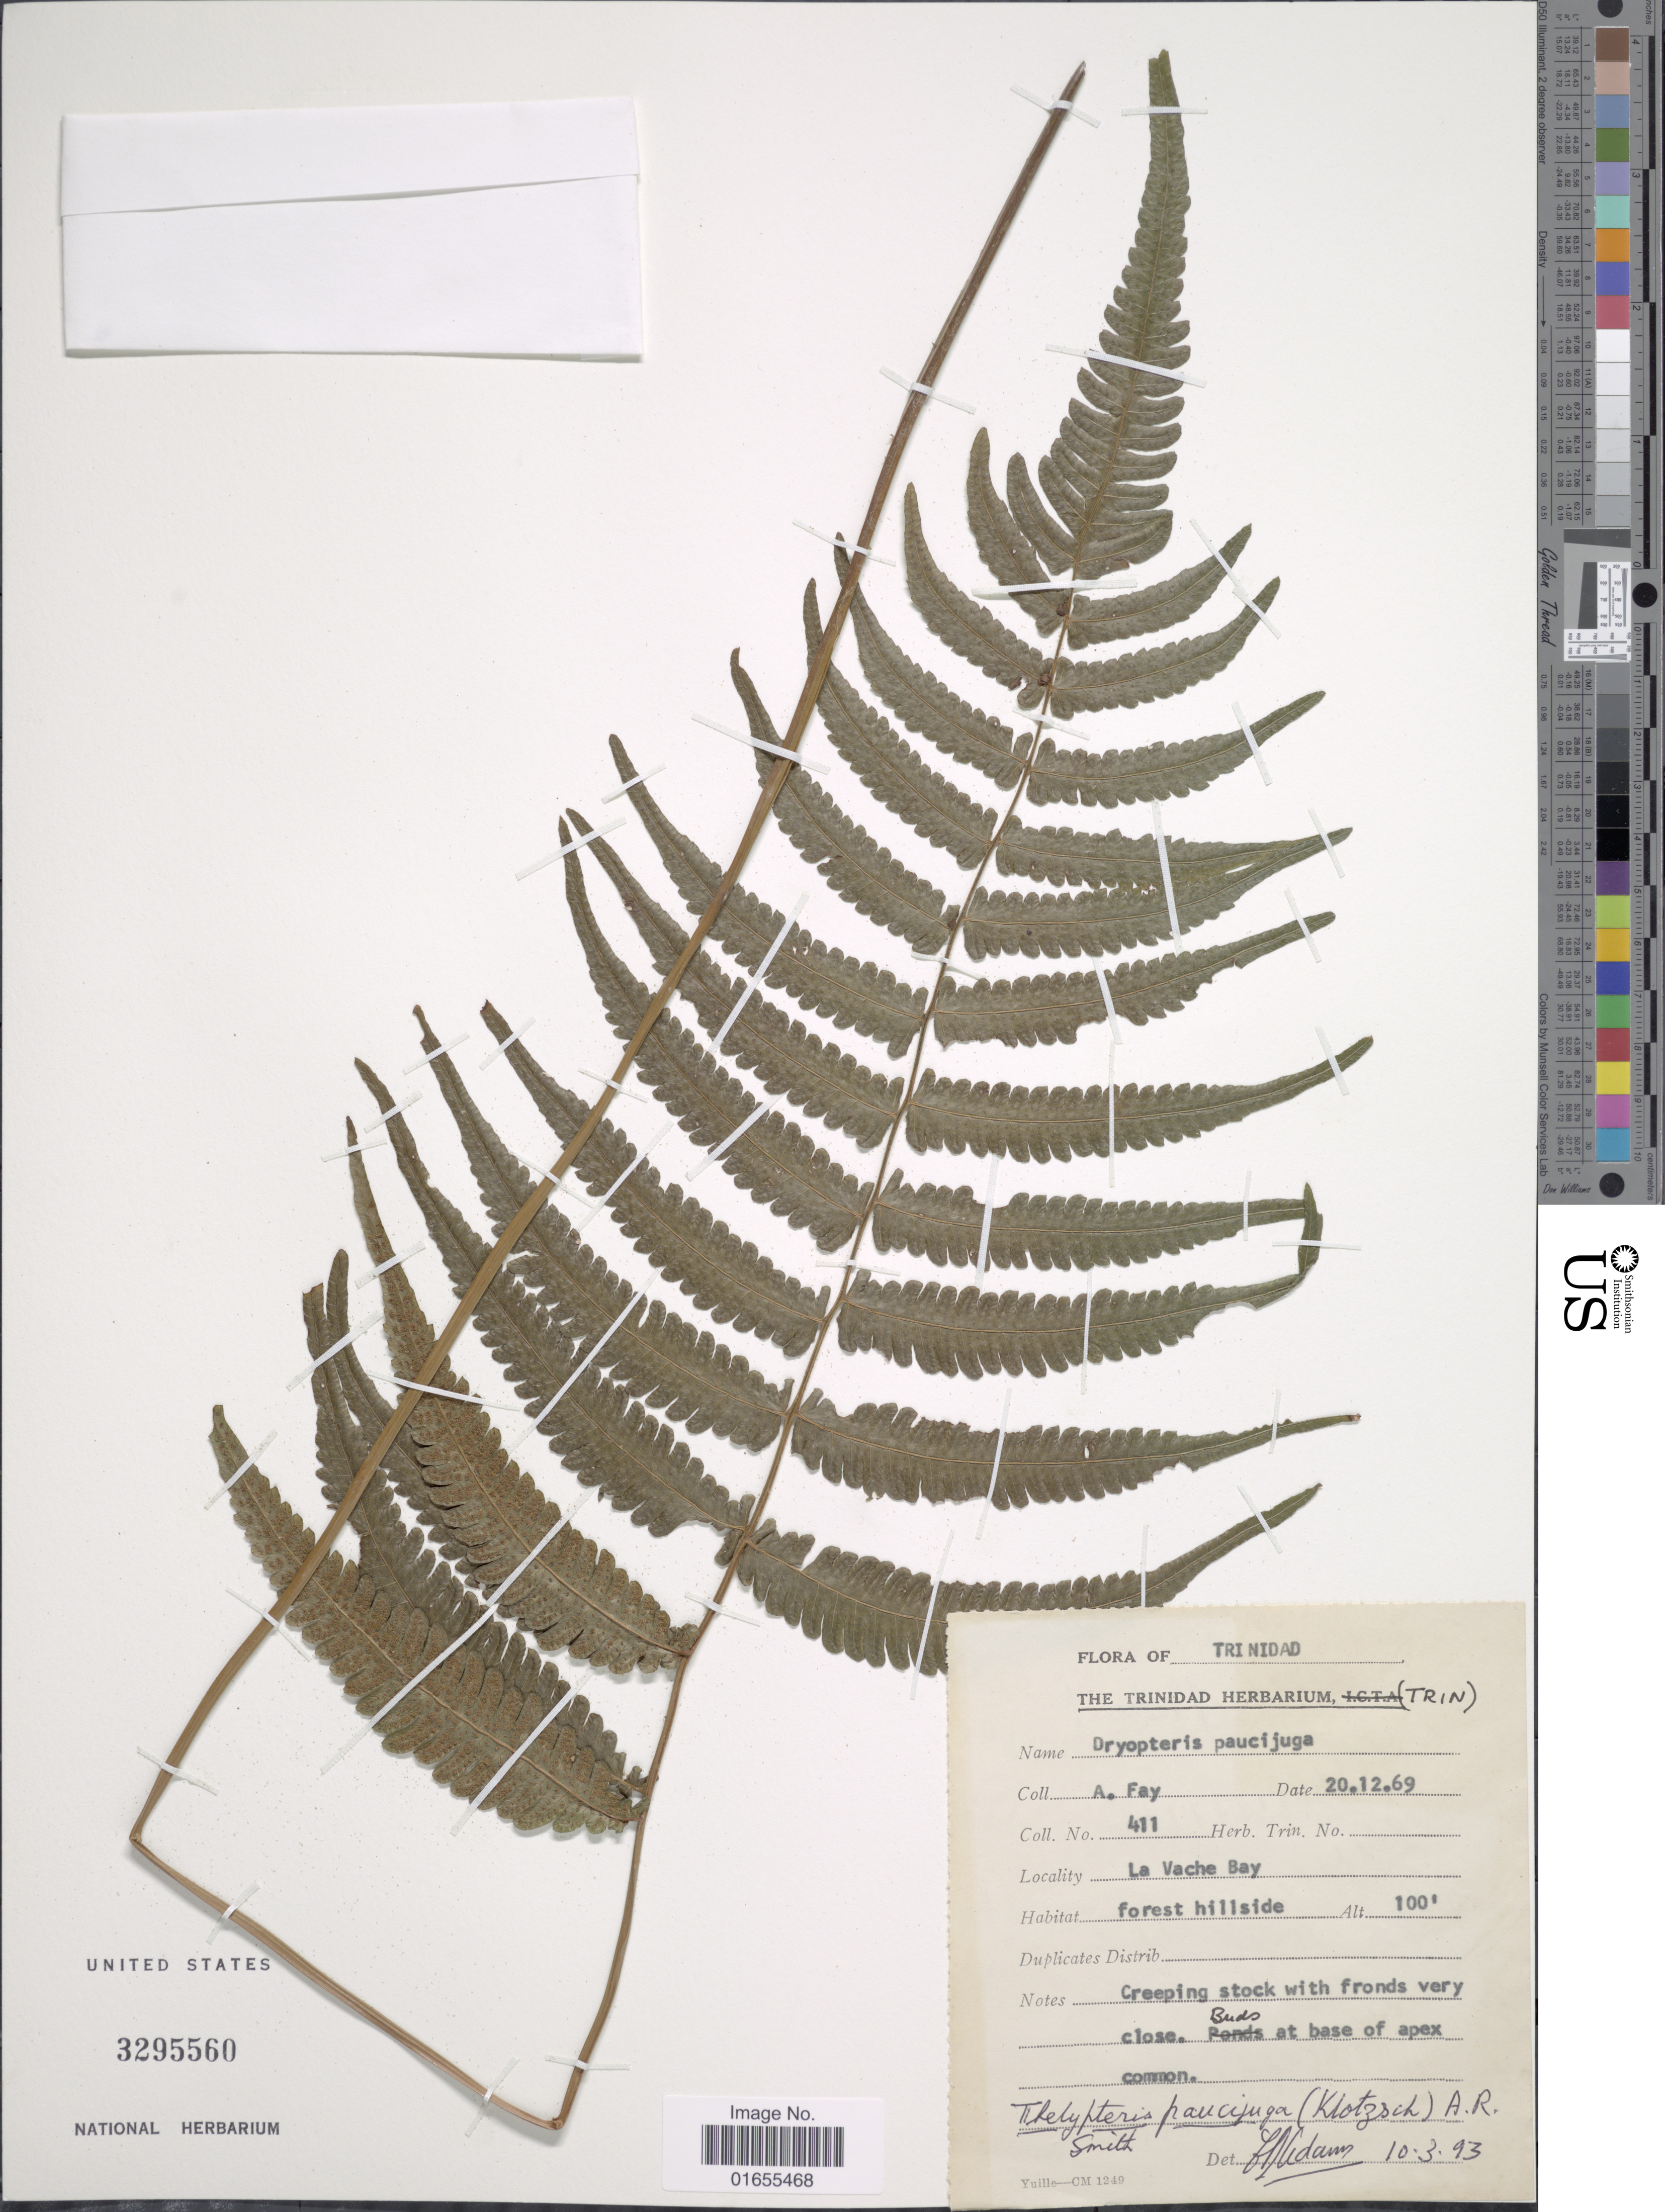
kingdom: Plantae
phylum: Tracheophyta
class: Polypodiopsida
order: Polypodiales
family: Thelypteridaceae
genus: Goniopteris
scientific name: Goniopteris paucijuga (Klotzsch) comb. nov., ined 2015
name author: (Klotzsch)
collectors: A. Fay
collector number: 411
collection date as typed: Transcribed d/m/y: 20/12/69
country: Trinidad and Tobago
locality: Trinidad, La Vache Bay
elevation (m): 30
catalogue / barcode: US 3295560